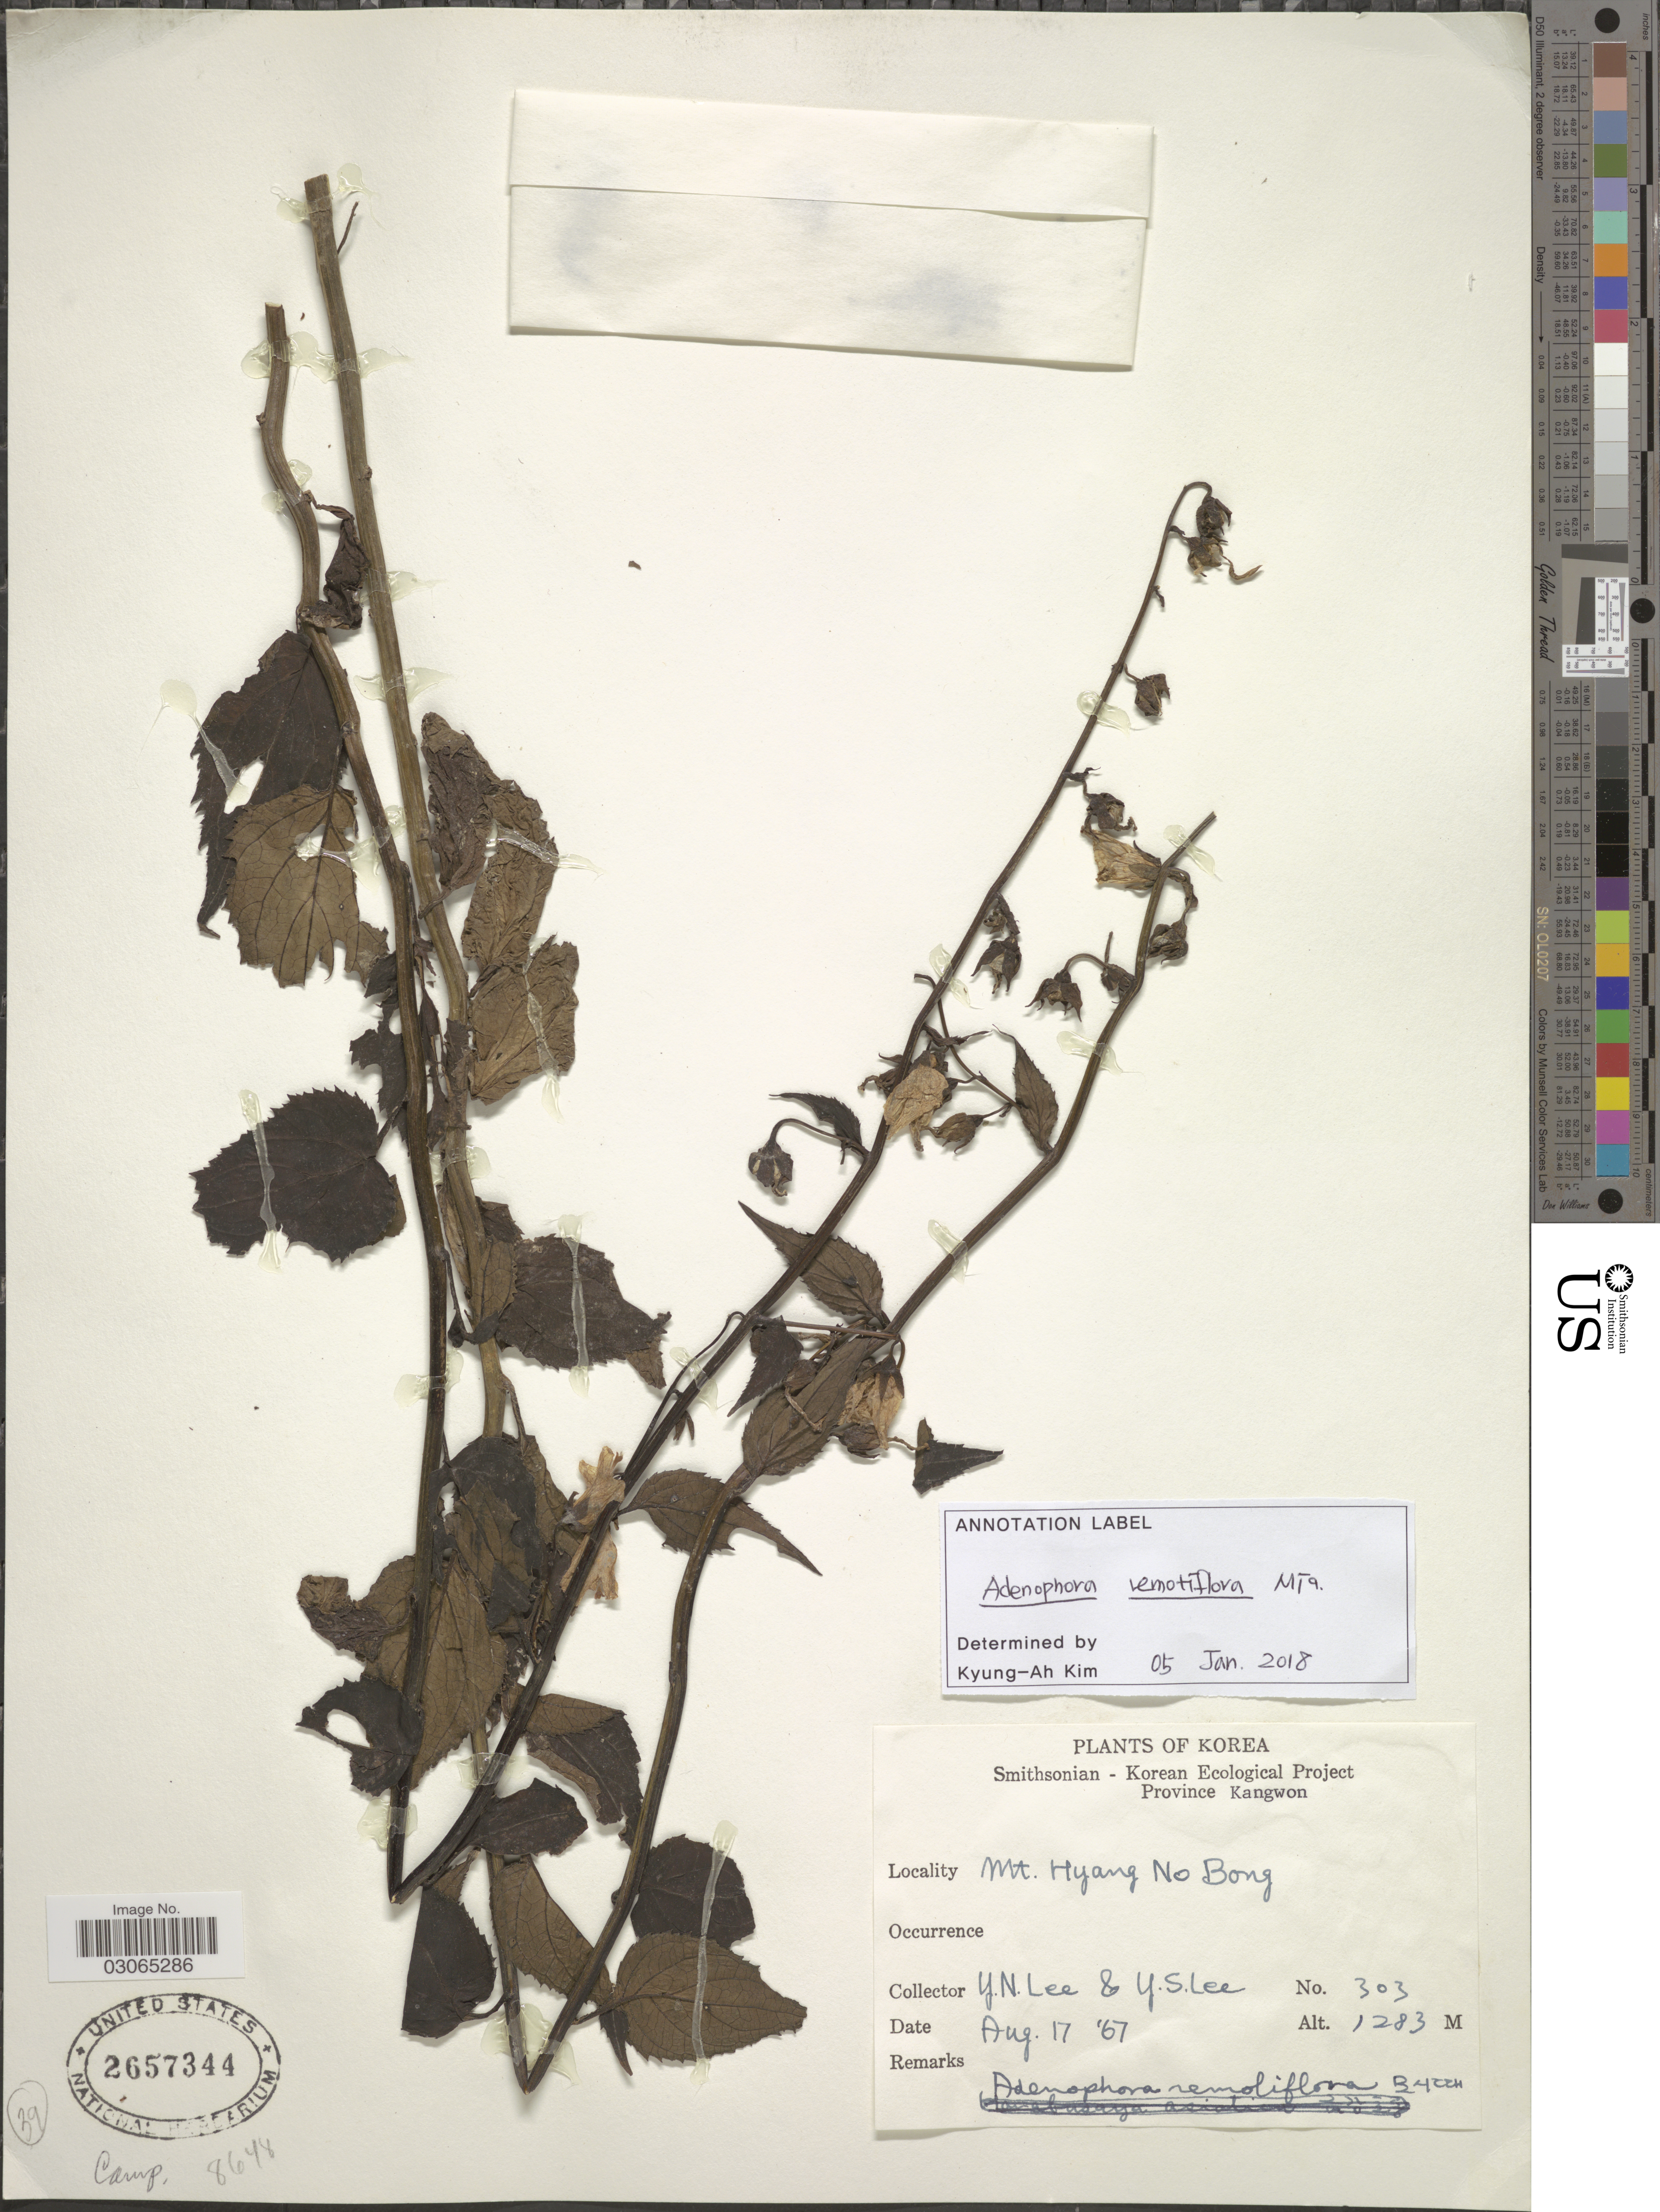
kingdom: Plantae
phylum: Tracheophyta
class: Magnoliopsida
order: Asterales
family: Campanulaceae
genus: Adenophora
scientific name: Adenophora remotiflora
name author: (Siebold & Zucc.) Miq.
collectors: Y. N. Lee & Y. S. Lee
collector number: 303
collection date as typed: Transcribed d/m/y: 17/8/67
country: North Korea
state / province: Kangwon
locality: Korea. Mt. Hyang No Bong.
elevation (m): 1283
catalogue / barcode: US 2657344